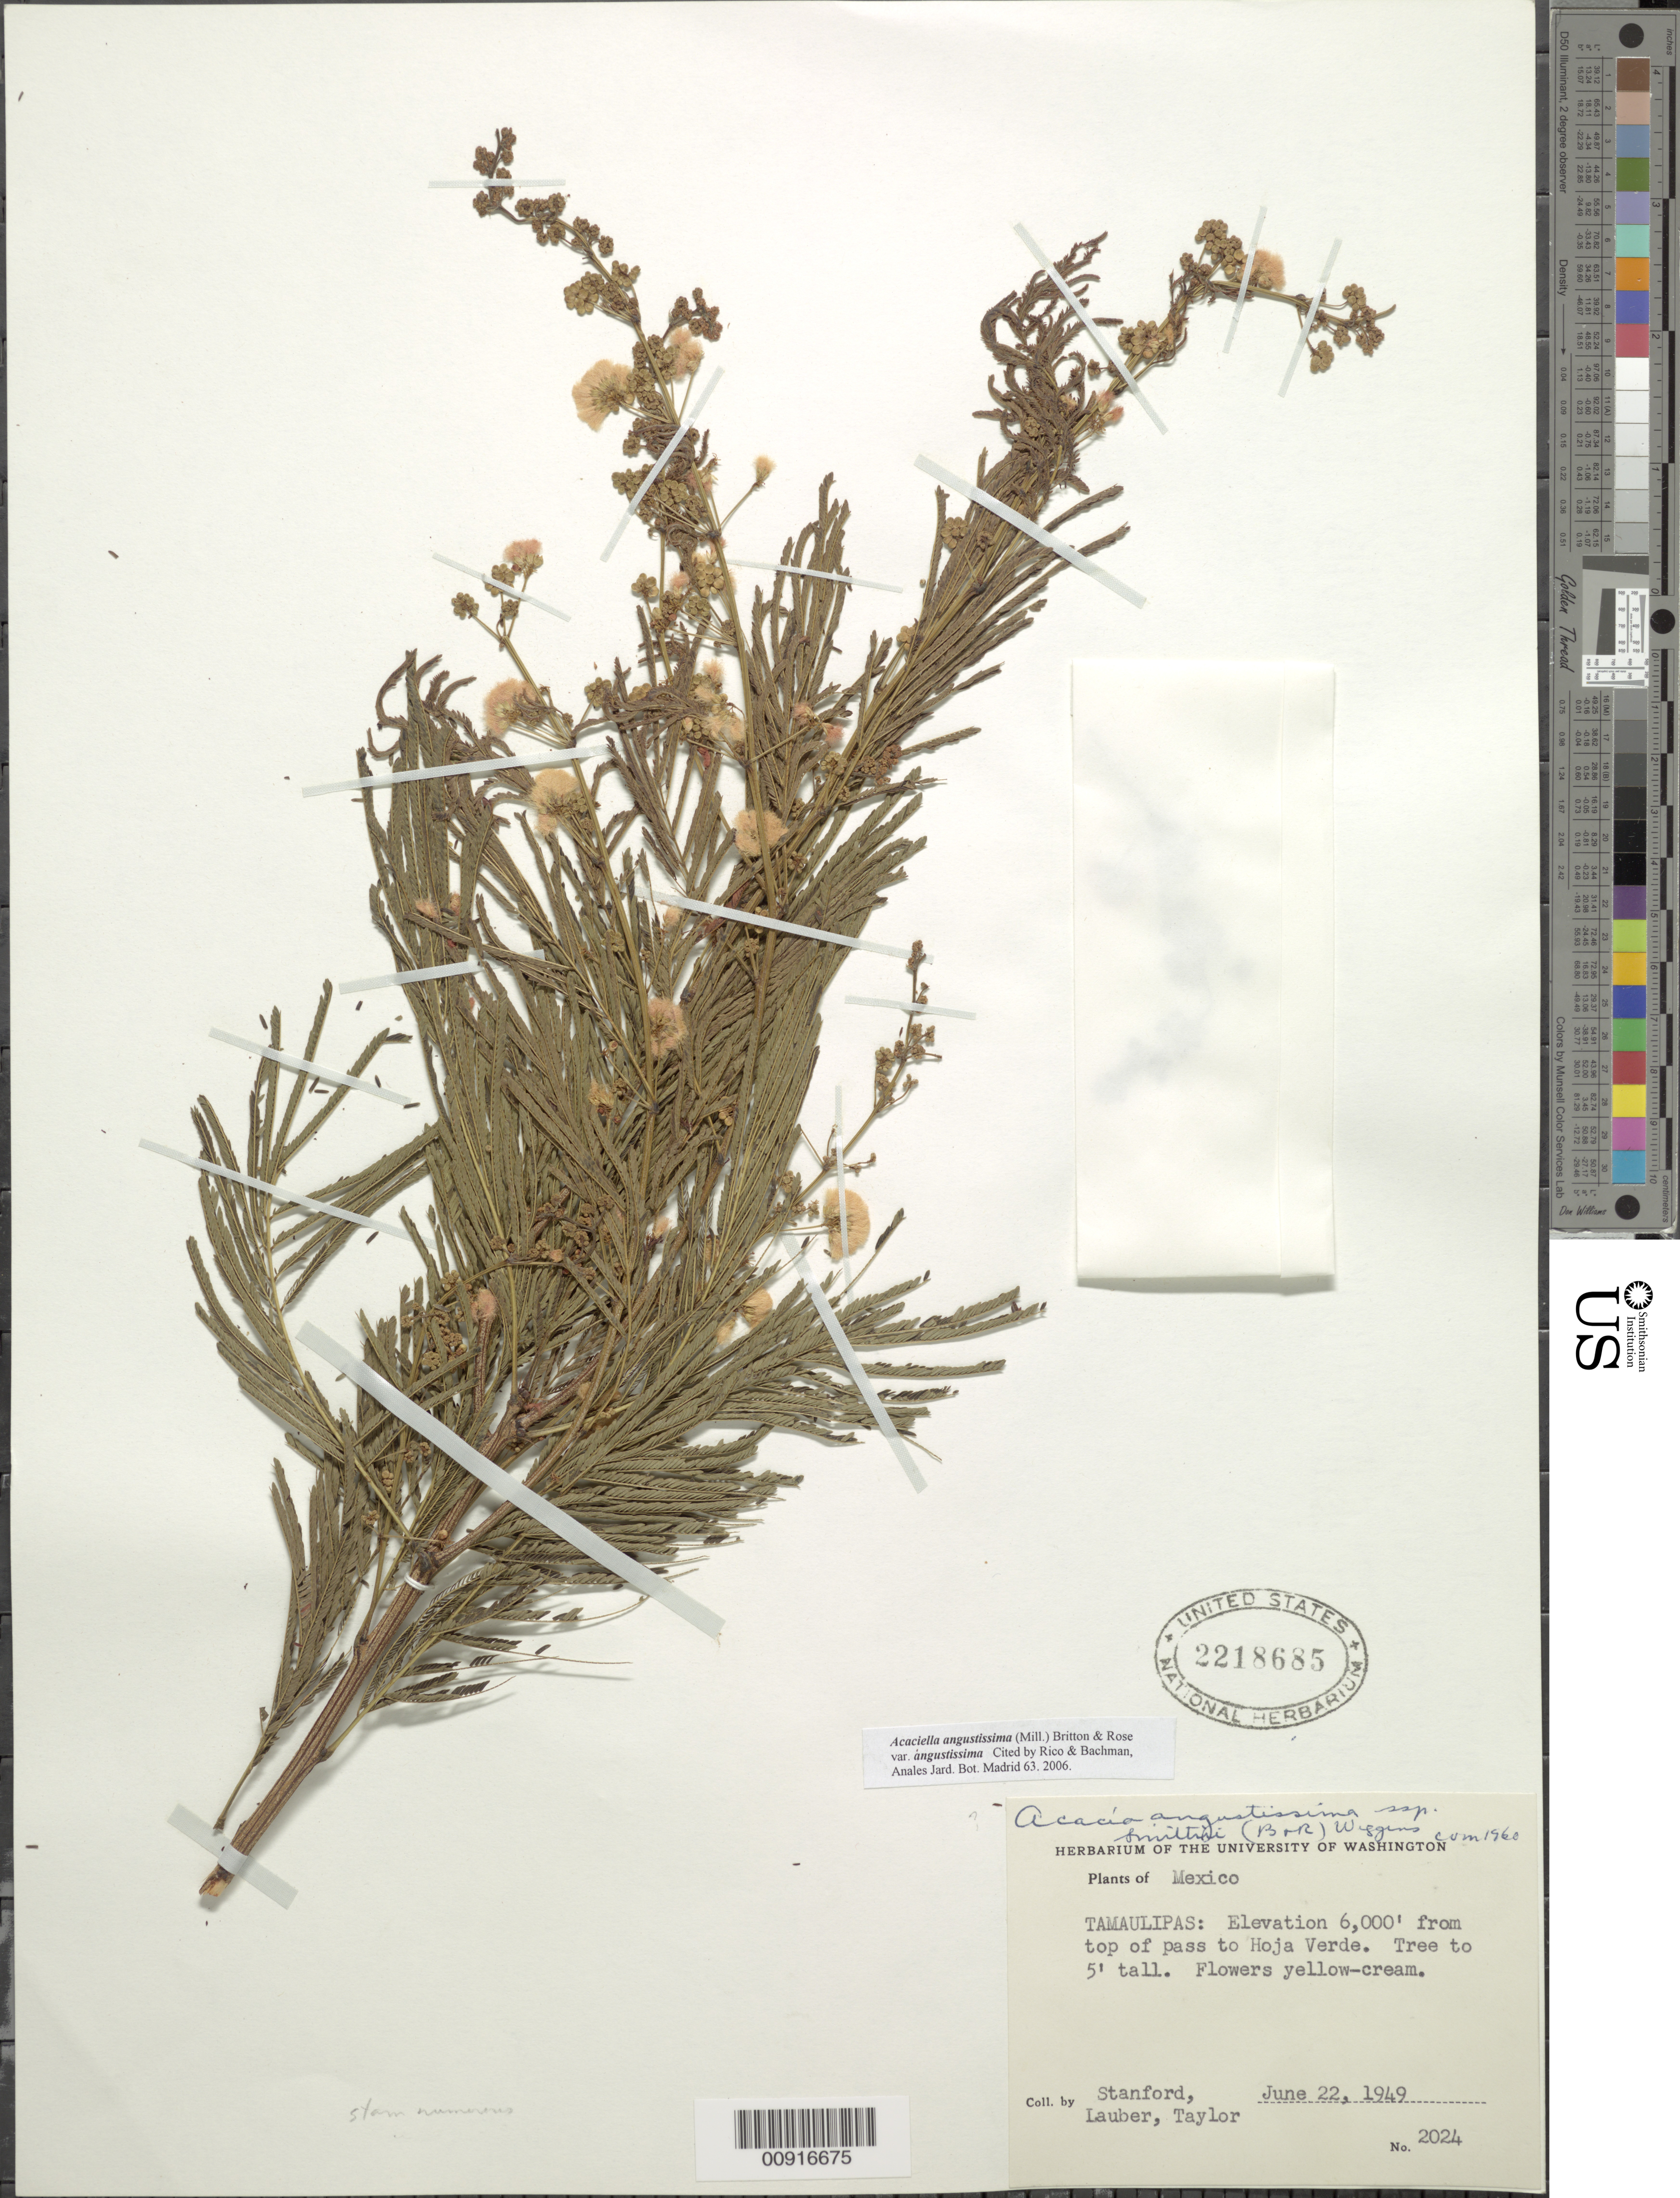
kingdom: Plantae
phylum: Tracheophyta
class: Magnoliopsida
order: Fabales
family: Fabaceae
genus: Acaciella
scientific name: Acaciella angustissima var. angustissima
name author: (Mill.) Britton & Rose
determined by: Rico, L.; Bachman, --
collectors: -. Stanford, Lauber, -- & -- Taylor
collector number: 2024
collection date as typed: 22 Jun 1949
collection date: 1949-06-22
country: Mexico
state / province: Tamaulipas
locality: Tamaulipas, from top of pass to Hoja Verde.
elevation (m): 1829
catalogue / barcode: US 2218685